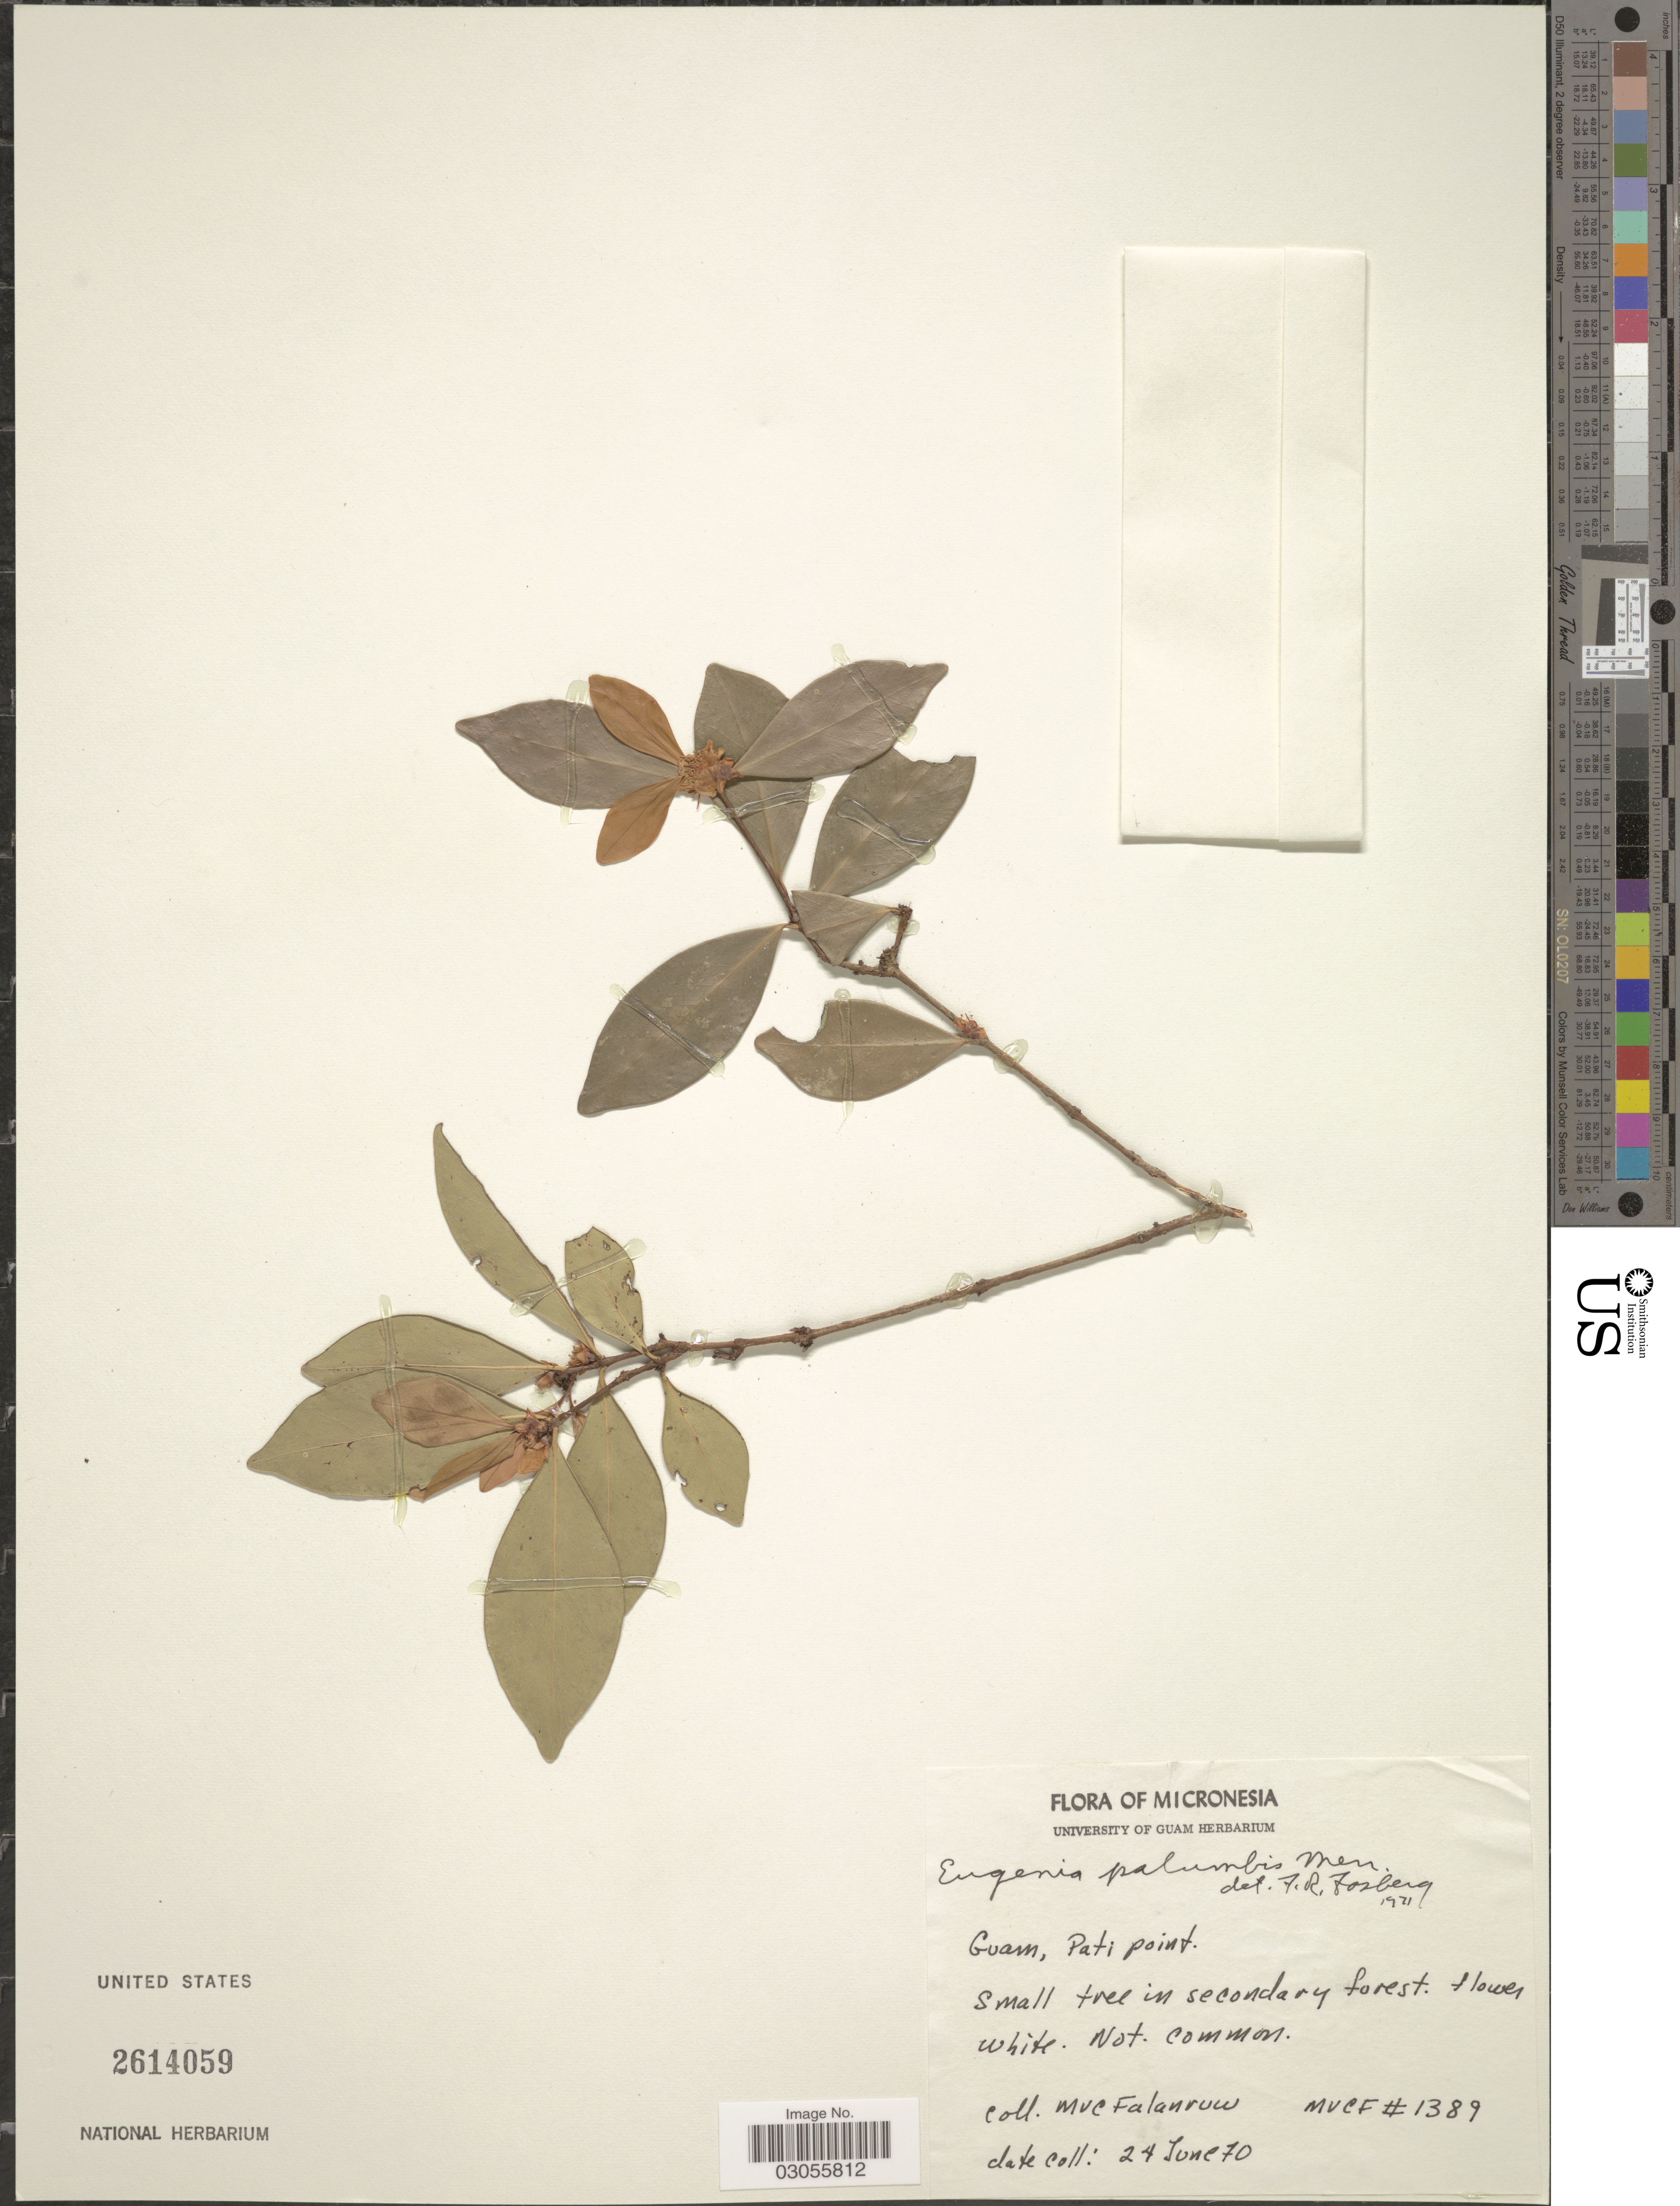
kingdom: Plantae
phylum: Tracheophyta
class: Magnoliopsida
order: Myrtales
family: Myrtaceae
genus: Eugenia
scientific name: Eugenia palumbis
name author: Merr.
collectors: M. V. Falanruw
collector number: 1389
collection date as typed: Transcribed d/m/y: 24/6/70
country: Guam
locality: Micronesia. Pati point.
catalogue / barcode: US 2614059